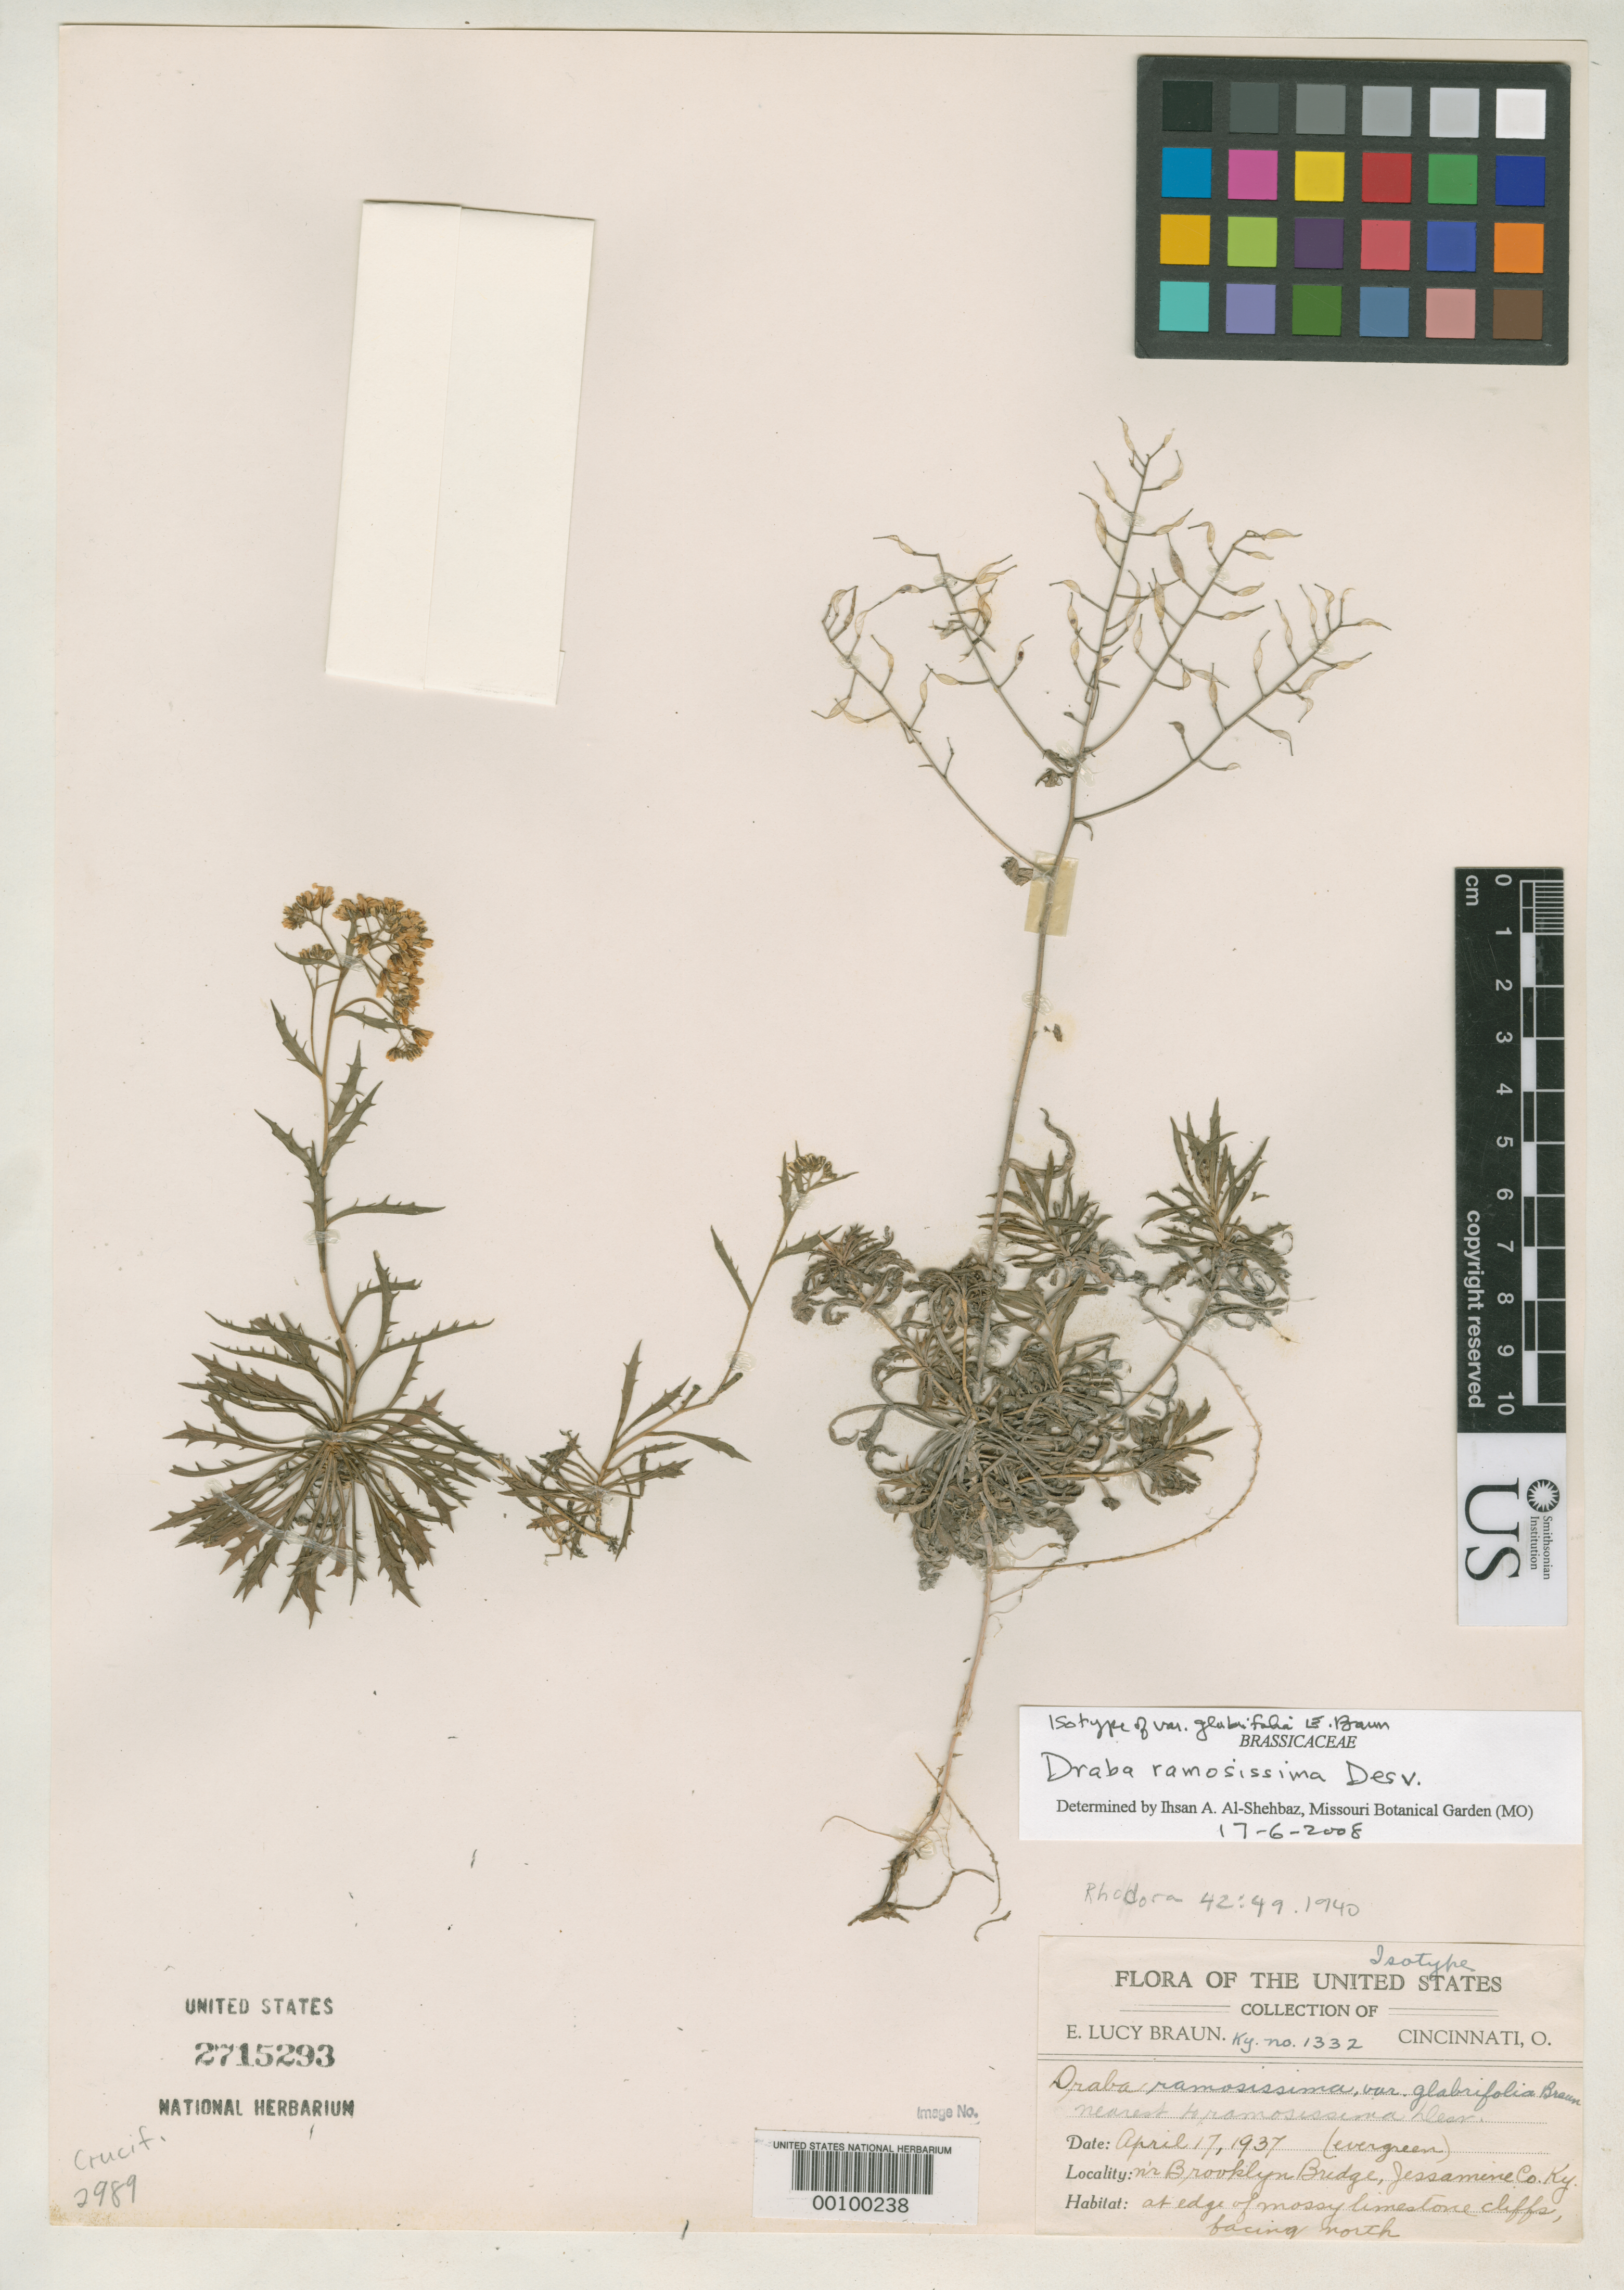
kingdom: Plantae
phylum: Tracheophyta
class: Magnoliopsida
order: Brassicales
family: Brassicaceae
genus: Draba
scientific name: Draba ramosissima var. glabrifolia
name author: E.L. Braun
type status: Isotype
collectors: E. L. Braun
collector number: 1332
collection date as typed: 17 Apr 1937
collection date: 1937-04-17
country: United States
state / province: Kentucky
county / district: Jessamine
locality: Near Brooklyn Bridge.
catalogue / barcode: US 2715293